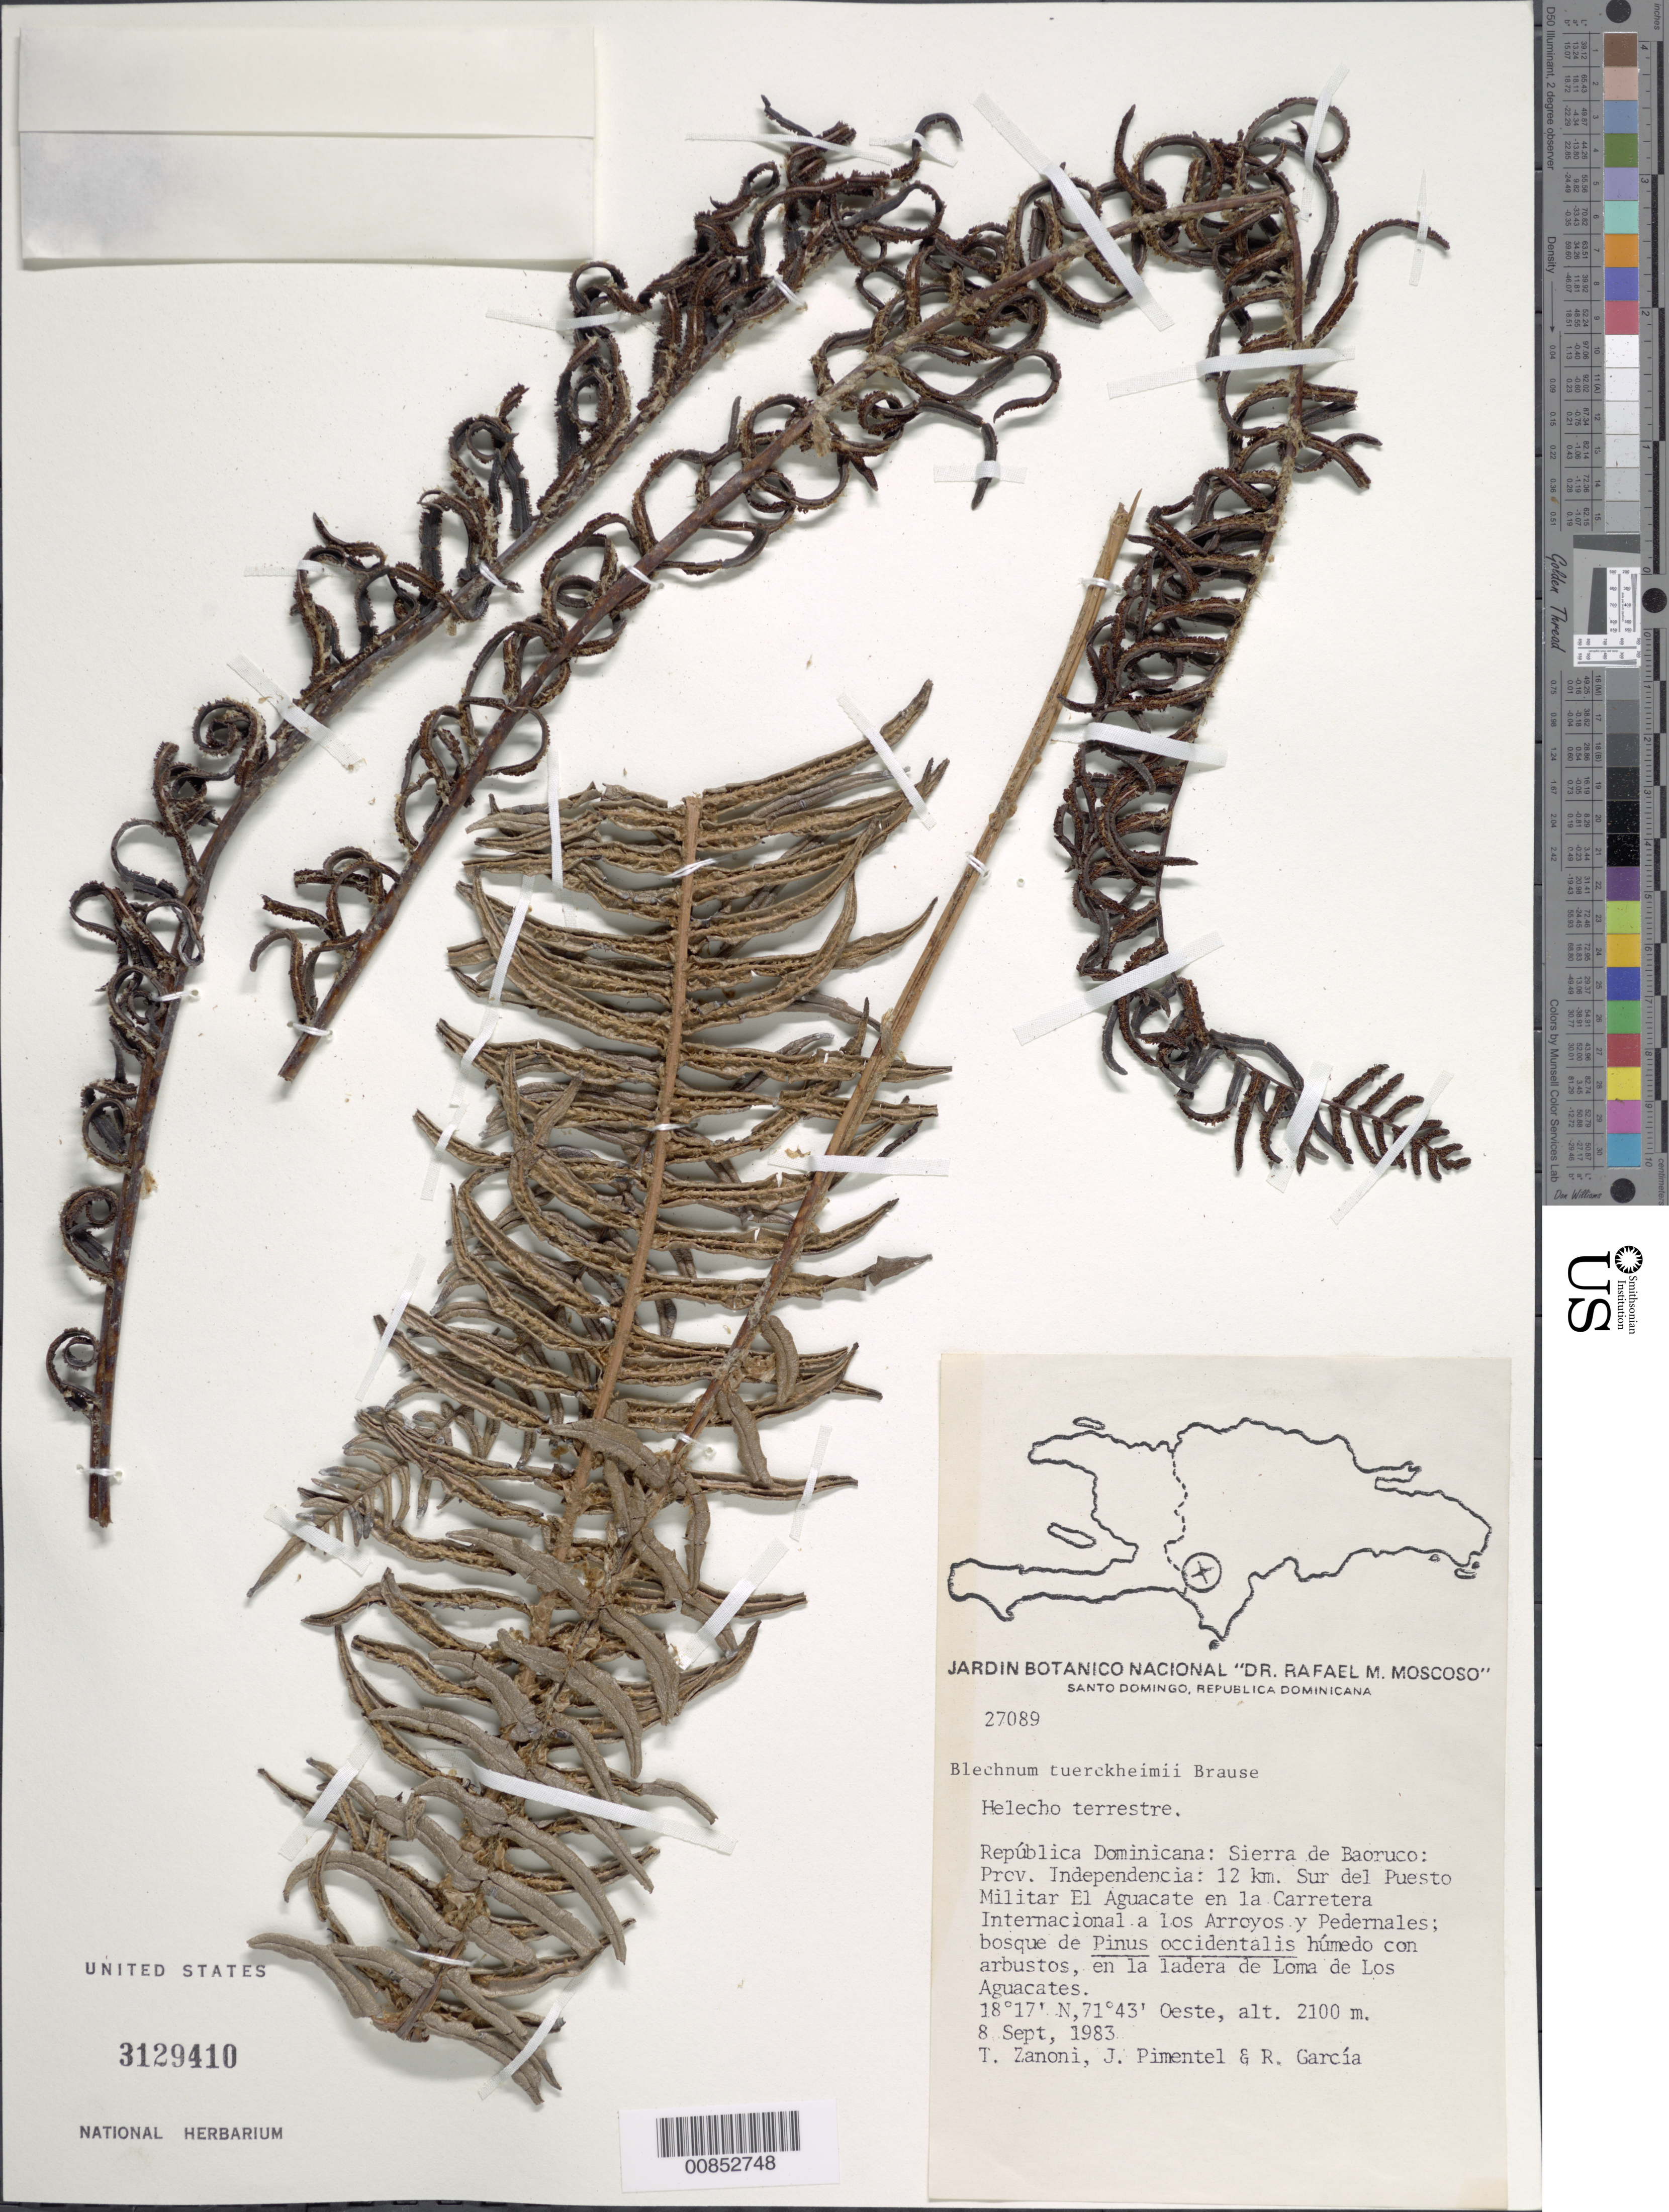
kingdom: Plantae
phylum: Tracheophyta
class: Polypodiopsida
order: Polypodiales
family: Blechnaceae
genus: Blechnum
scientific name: Blechnum tuerckheimii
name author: Brause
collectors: T. A. Zanoni, J. Pimentel & R. G. García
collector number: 27089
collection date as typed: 08 Sep 1983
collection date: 1983-09-08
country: Dominican Republic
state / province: Independencia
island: Hispaniola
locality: Sierra de Baoruco, 12 km S del Puesto Militar El Aguacate en Carretera Internacional a Los Arroyos y Pedernales, Loma de Los Aguacates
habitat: Bosque de Pinus occidentalis húmedo conarbustos, en la ladera de loma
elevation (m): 2100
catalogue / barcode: US 3129410